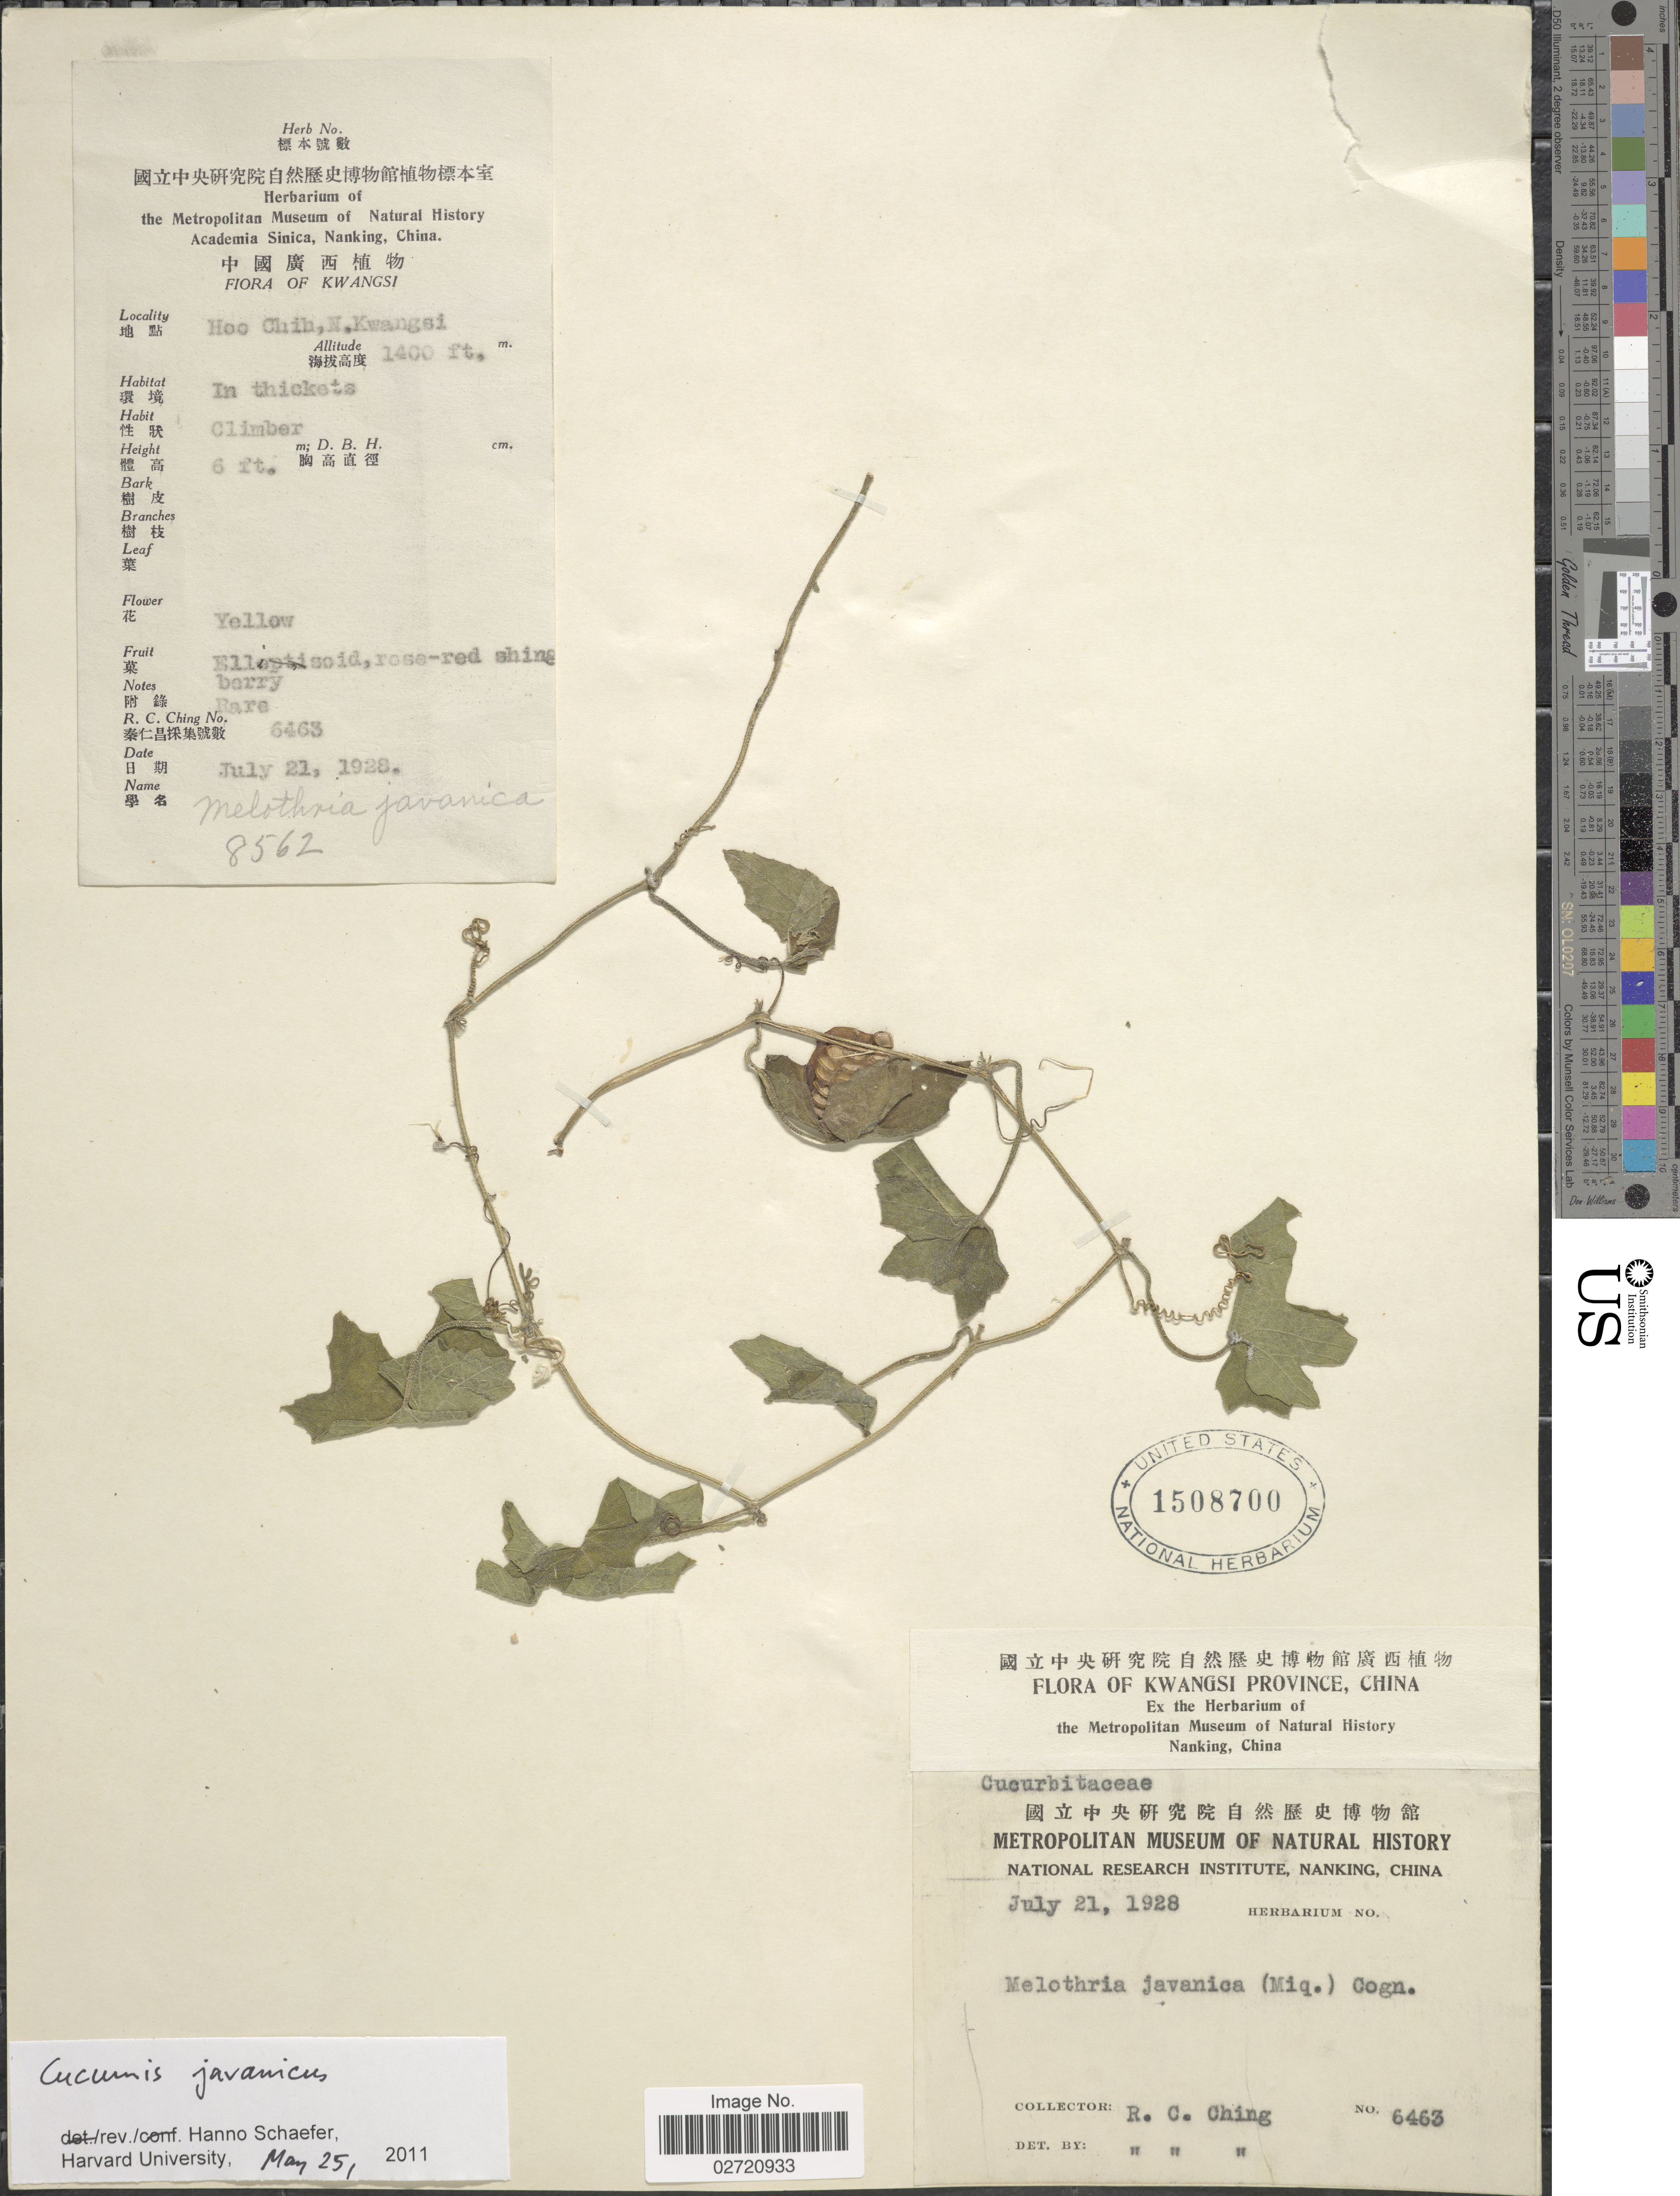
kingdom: Plantae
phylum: Tracheophyta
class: Magnoliopsida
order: Cucurbitales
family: Cucurbitaceae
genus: Cucumis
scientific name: Cucumis javanicus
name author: (Miq.) Ghebret. & Thulin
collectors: R. C. Ching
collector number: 6463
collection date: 1928-07-21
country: China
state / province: Guangxi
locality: Kwangsi. Hoe Chih. N. Kwangsi.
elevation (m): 427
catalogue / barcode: US 1508700